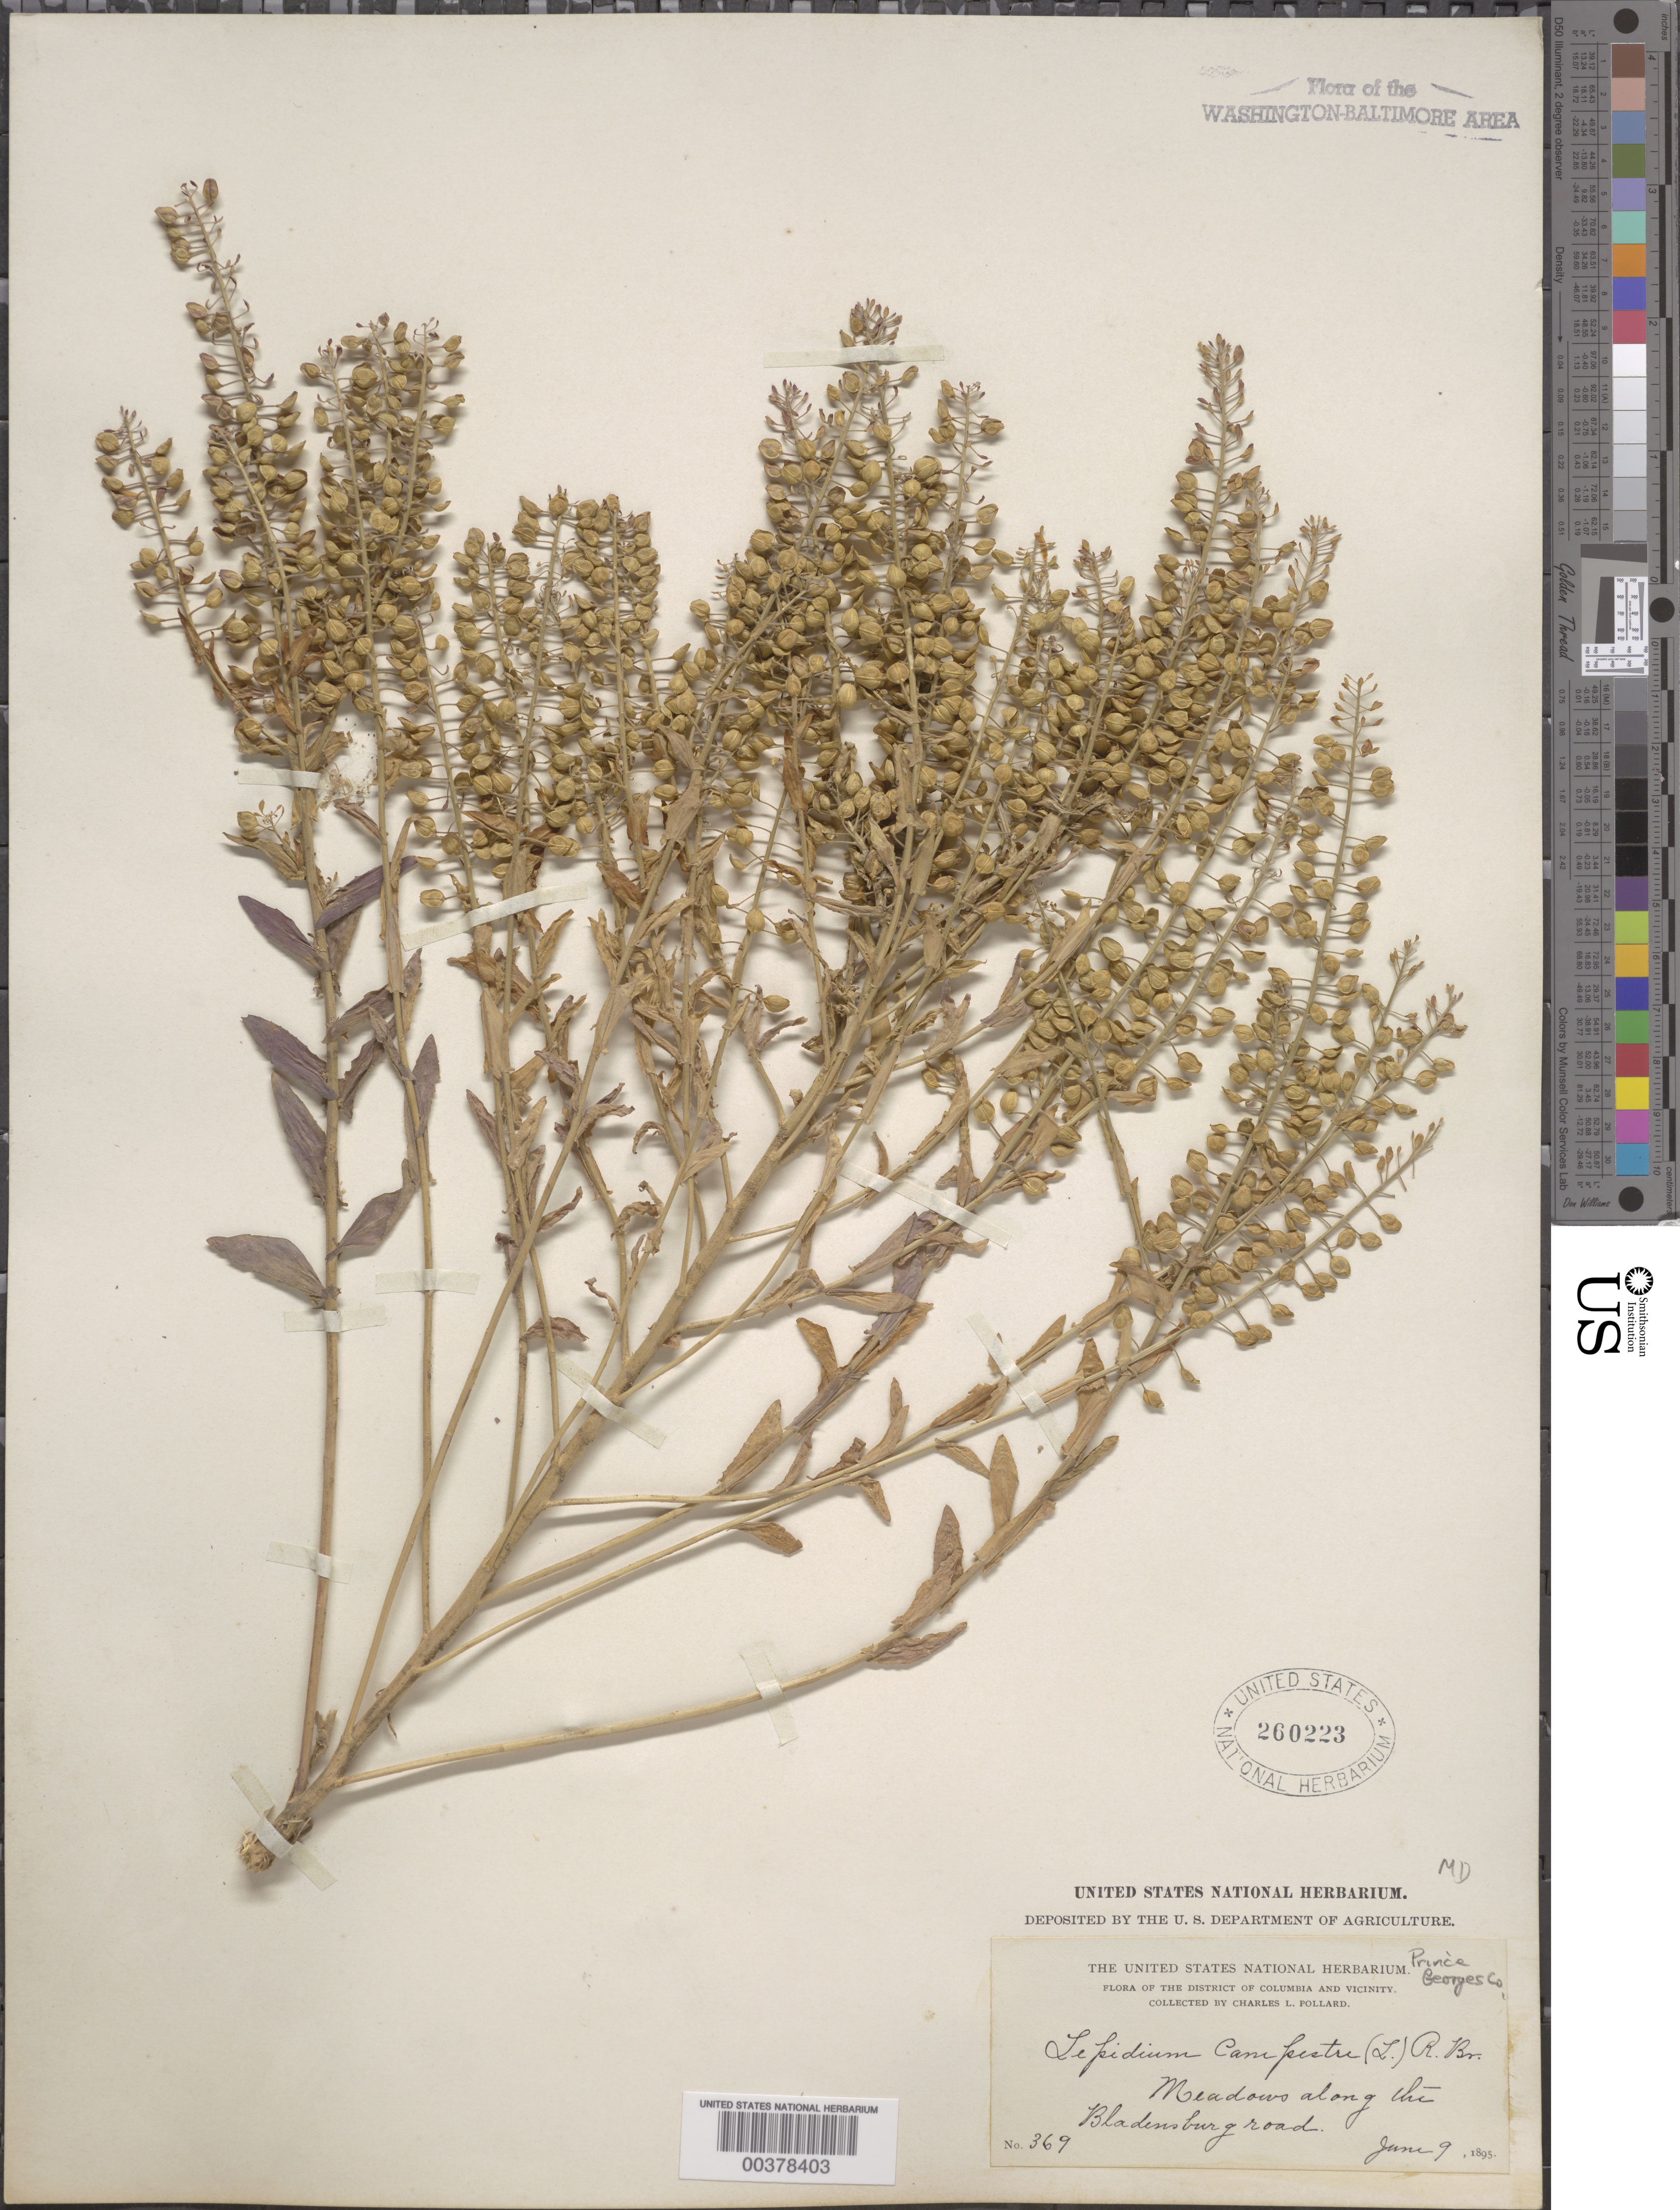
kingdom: Plantae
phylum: Tracheophyta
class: Magnoliopsida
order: Brassicales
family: Brassicaceae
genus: Lepidium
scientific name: Lepidium campestre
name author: (L.) W.T. Aiton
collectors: C. L. Pollard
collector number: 369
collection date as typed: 09 Jun 1895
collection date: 1895-06-09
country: United States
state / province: Maryland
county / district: Prince George's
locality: Bladensburg Road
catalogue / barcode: US 260223